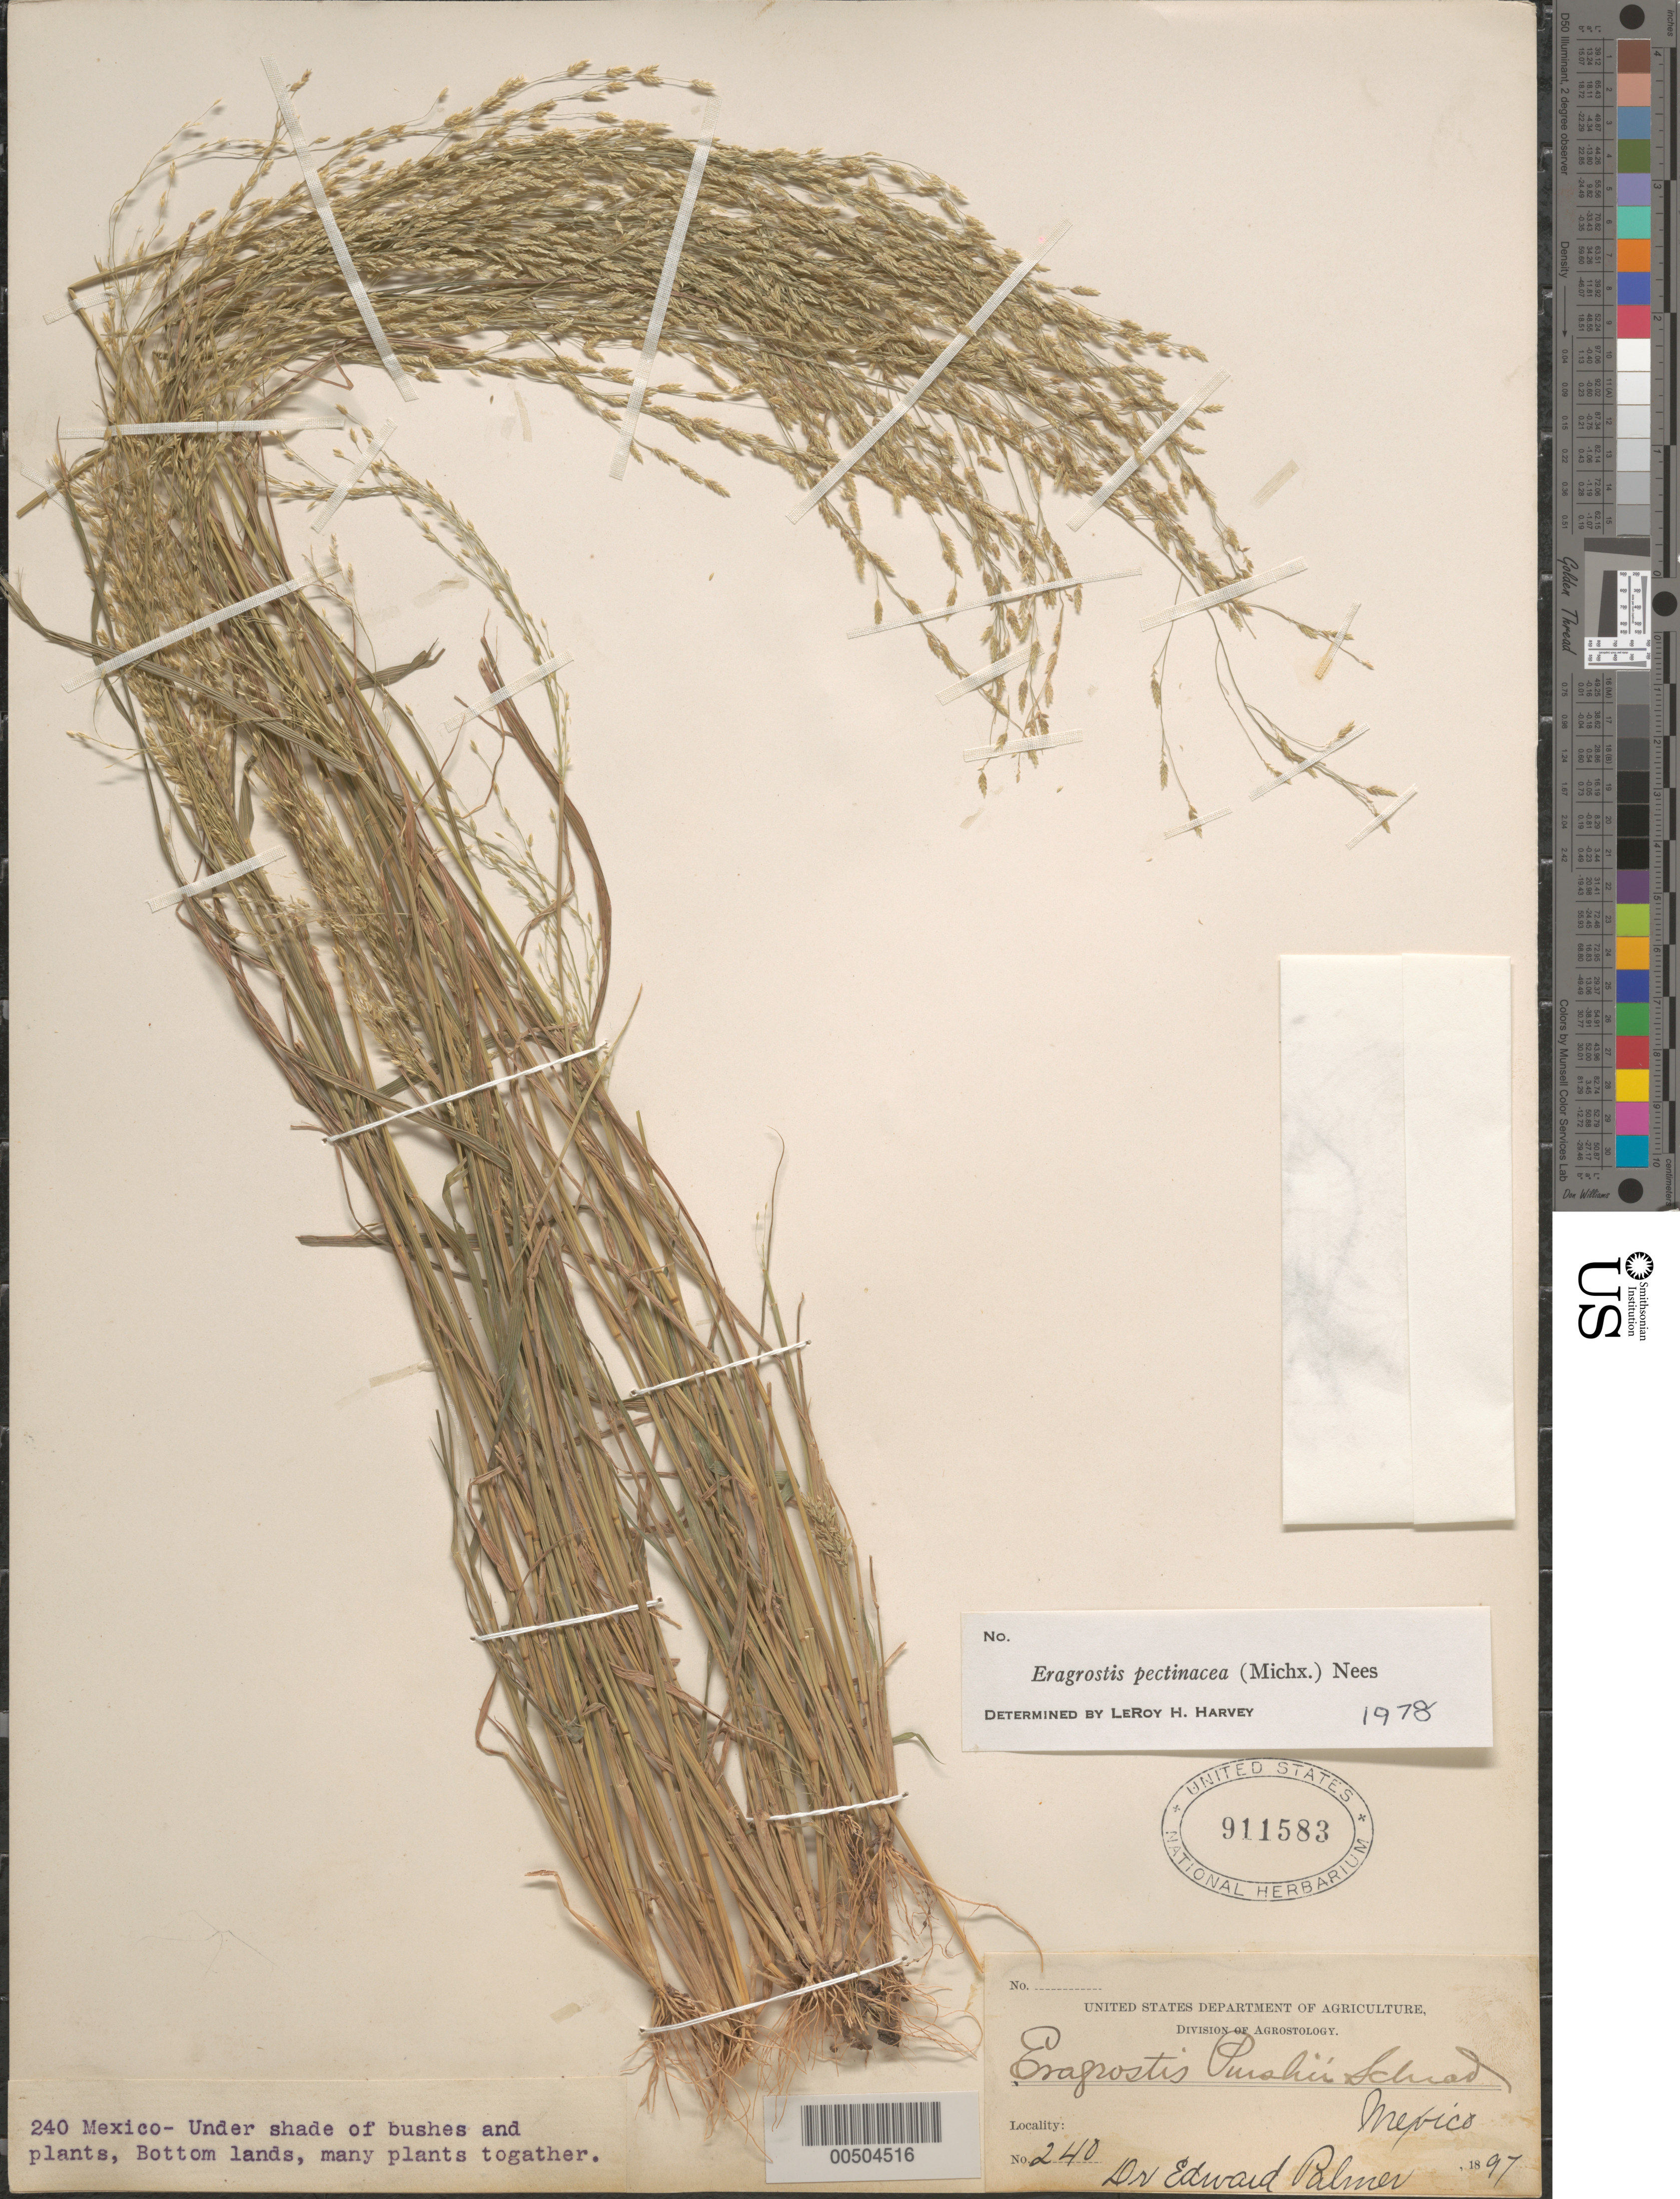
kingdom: Plantae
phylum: Tracheophyta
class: Liliopsida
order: Poales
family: Poaceae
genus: Eragrostis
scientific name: Eragrostis pectinacea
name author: (Michx.) Nees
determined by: Harvey, L. H.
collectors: E. Palmer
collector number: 240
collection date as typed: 1897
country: Mexico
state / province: Durango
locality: San Ramon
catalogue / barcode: US 911583